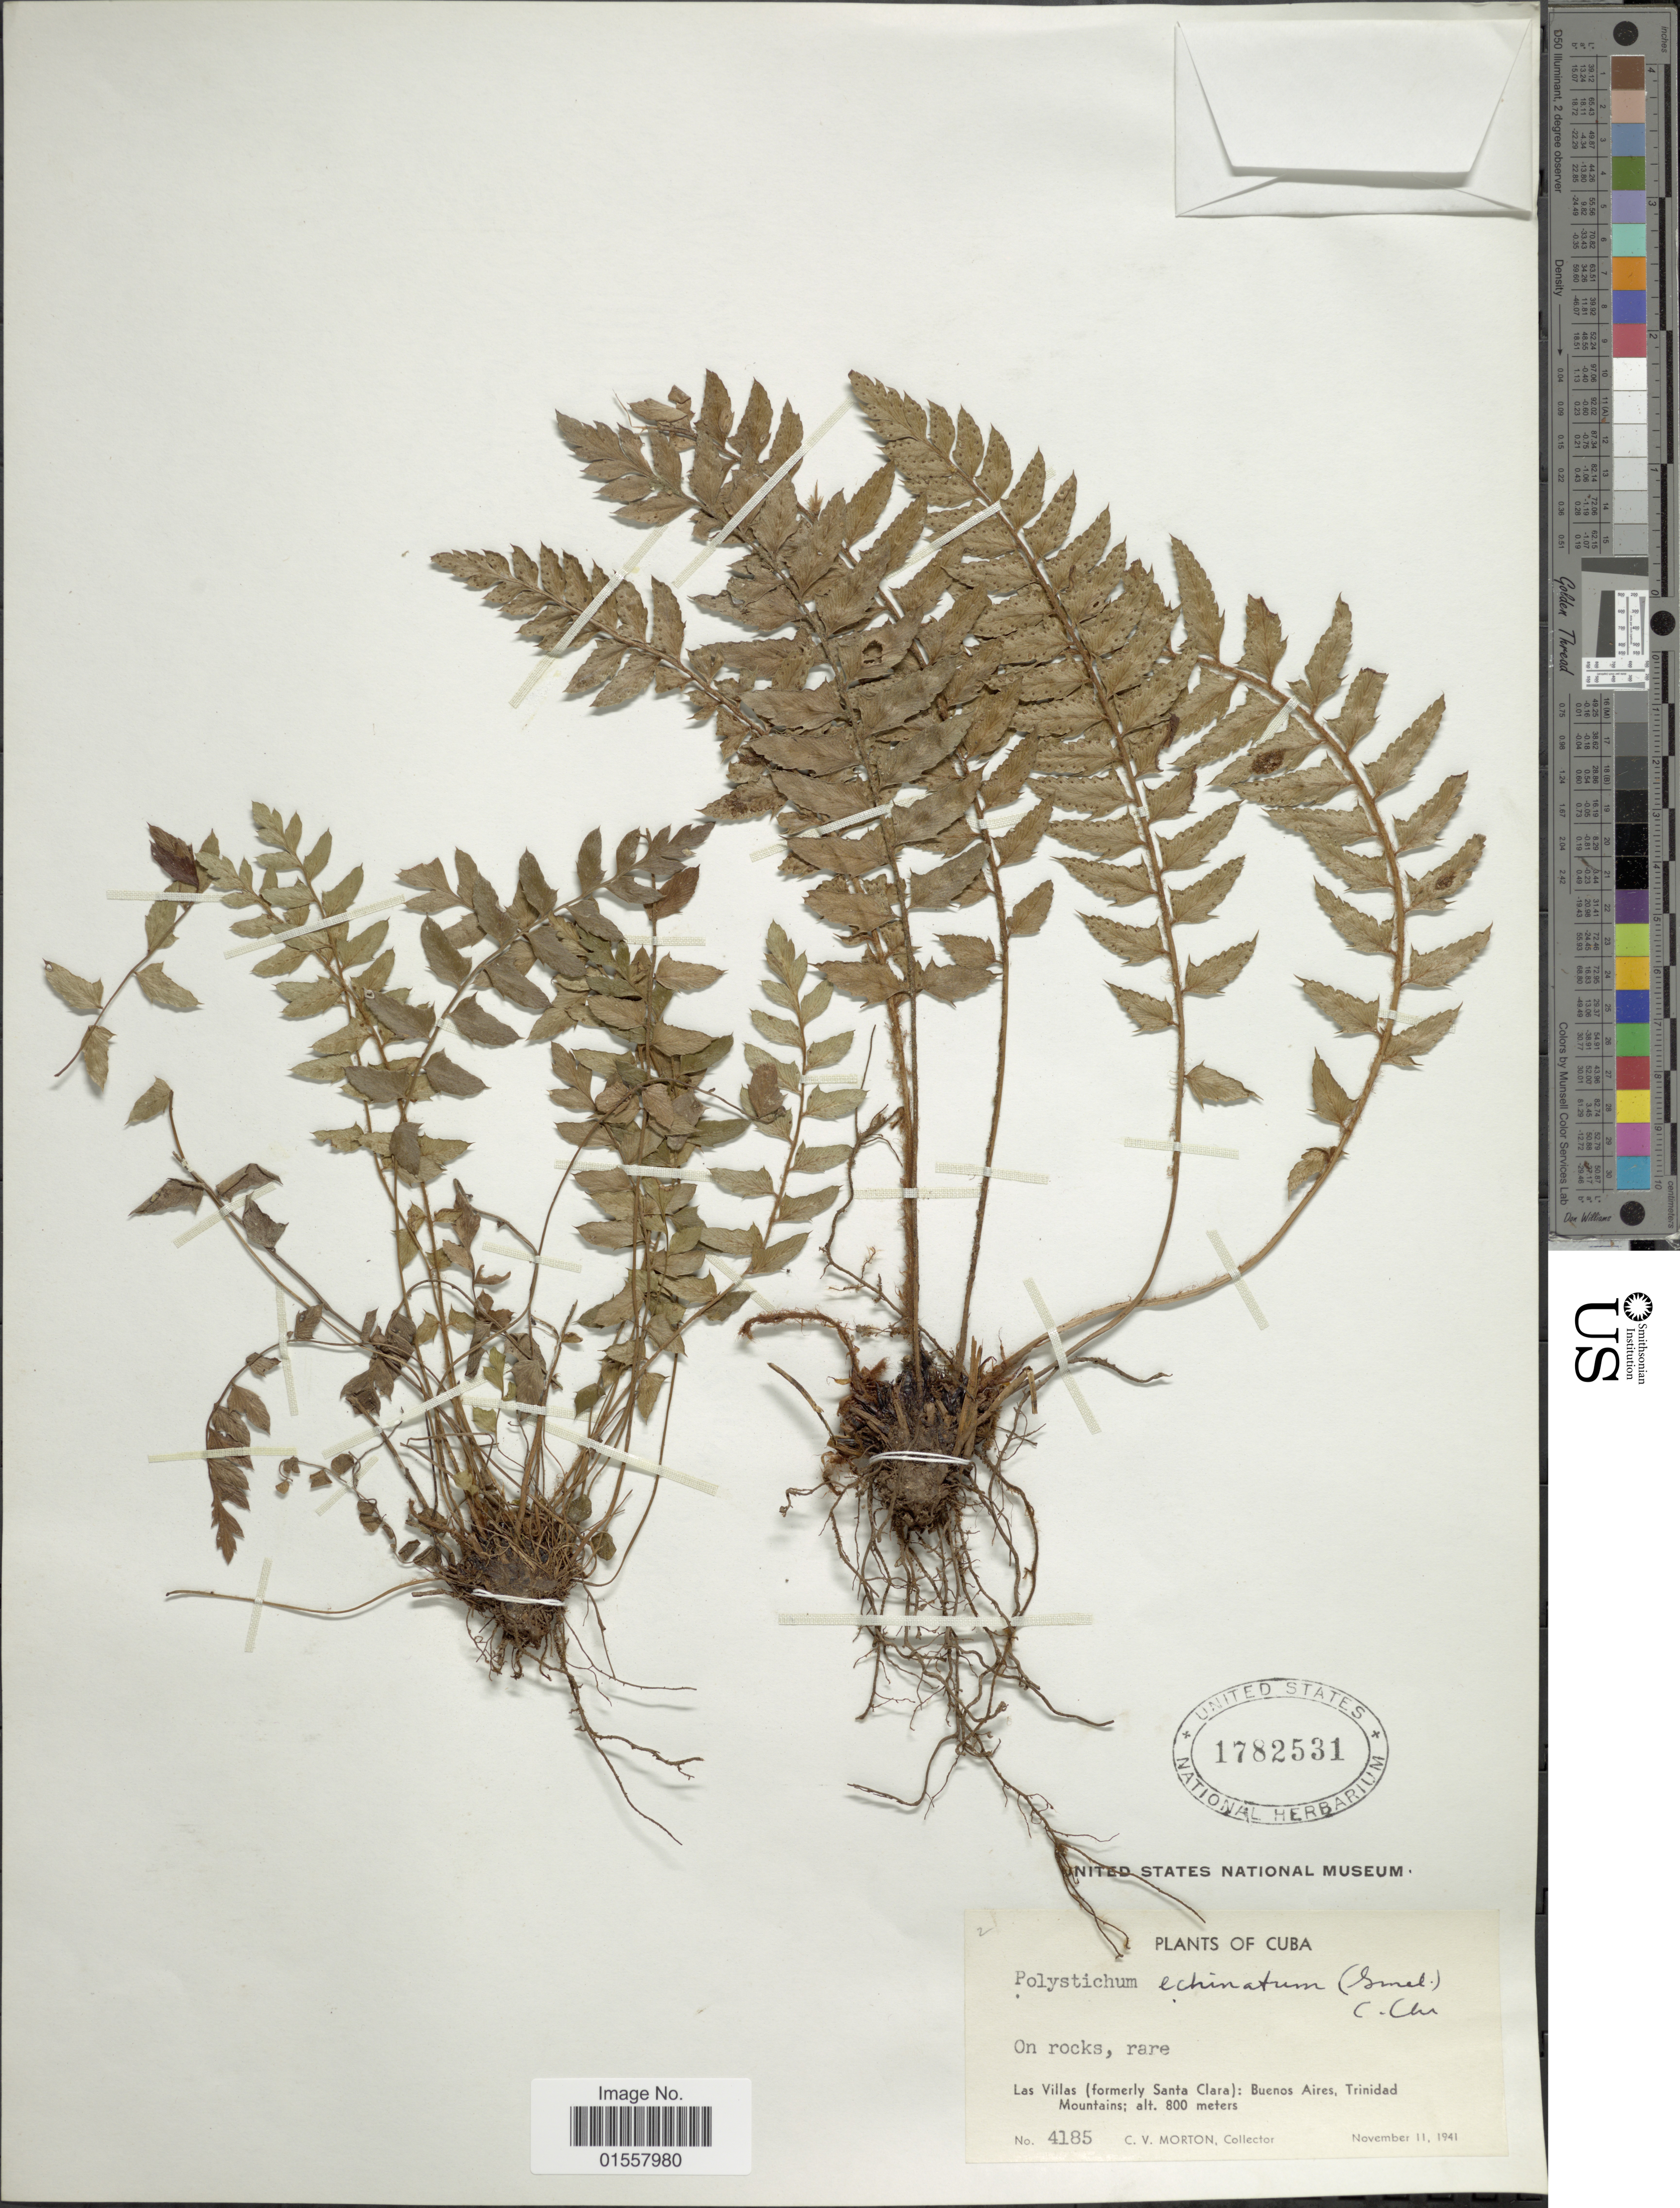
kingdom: Plantae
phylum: Tracheophyta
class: Polypodiopsida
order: Polypodiales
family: Dryopteridaceae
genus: Polystichum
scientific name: Polystichum echinatum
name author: (J.F. Gmel.) C. Chr.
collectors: C. V. Morton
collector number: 4185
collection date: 1941-11-11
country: Cuba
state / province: Las Villas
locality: Las Villas (formerly Santa Clara): Buenos Aires, Trinidad Mountains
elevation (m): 800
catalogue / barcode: US 1782531